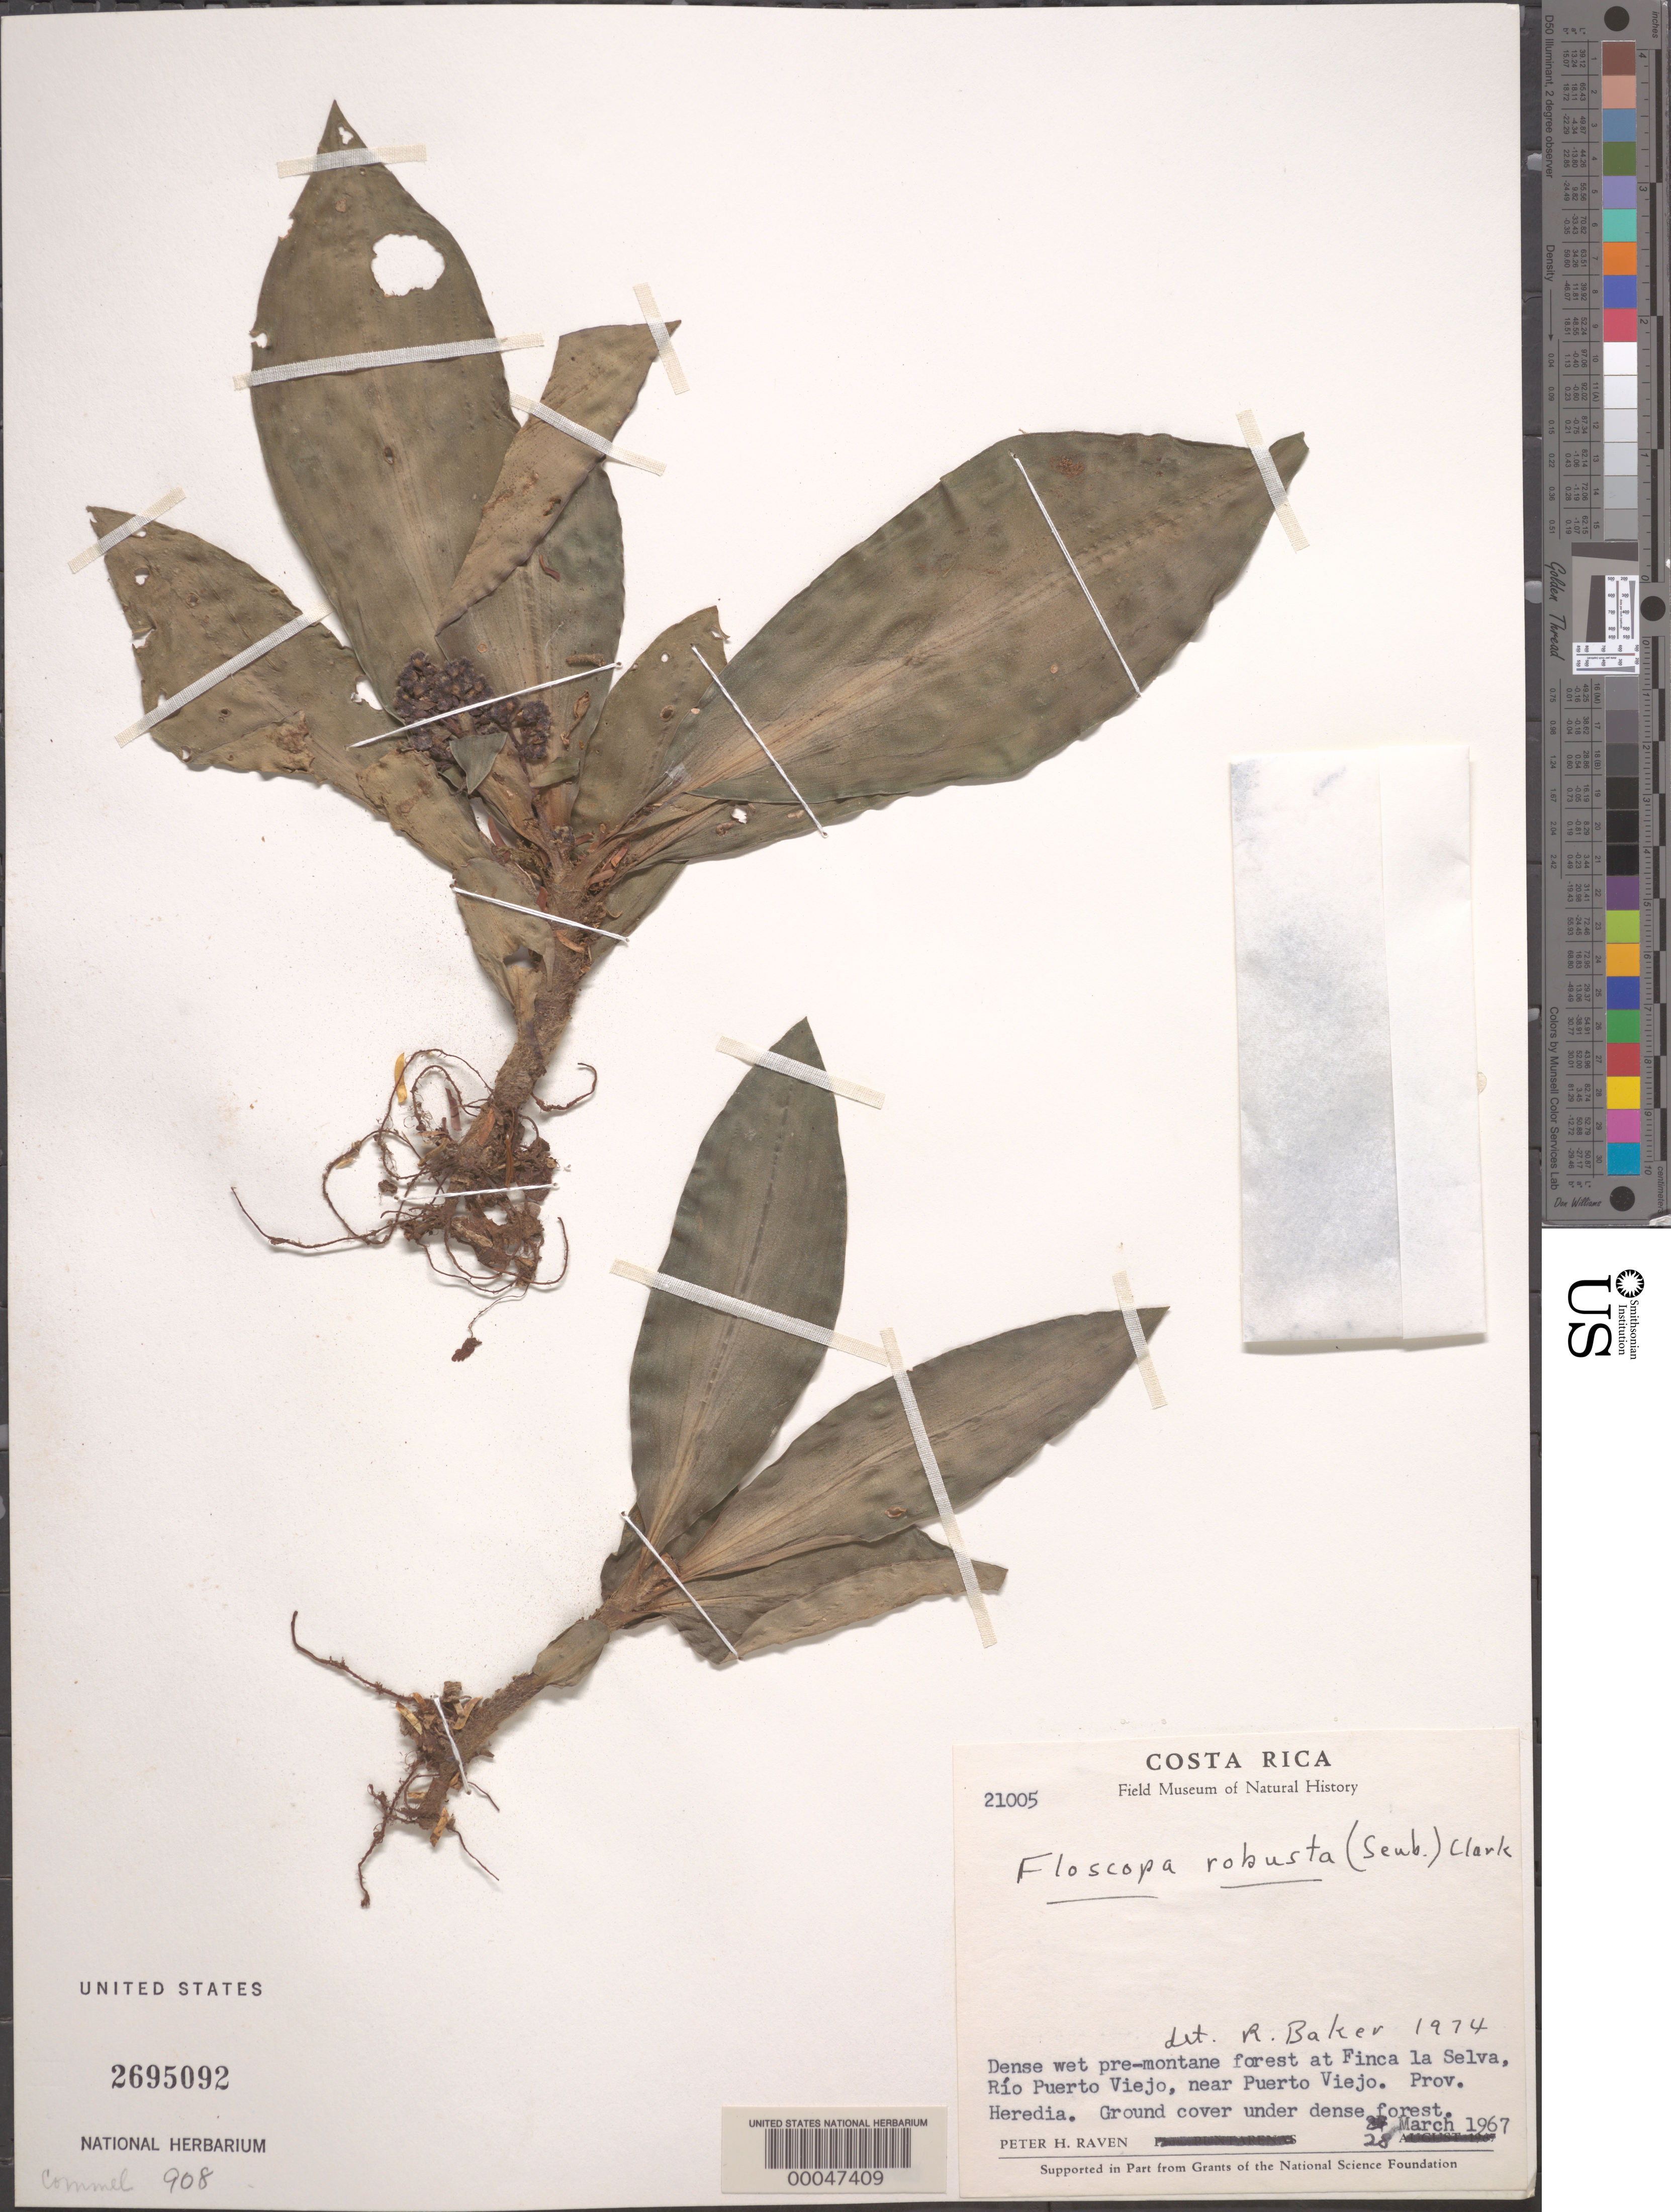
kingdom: Plantae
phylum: Tracheophyta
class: Liliopsida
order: Commelinales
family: Commelinaceae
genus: Floscopa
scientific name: Floscopa robusta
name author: (Seub.) C.B. Clarke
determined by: Baker, R. T.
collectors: P. H. Raven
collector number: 21005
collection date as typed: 28 Mar 1967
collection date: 1967-03-28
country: Costa Rica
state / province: Heredia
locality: Finca la selva, rio puerto viejo, near puerto viejo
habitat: Dense, wet pre-montane forest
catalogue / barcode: US 2695092